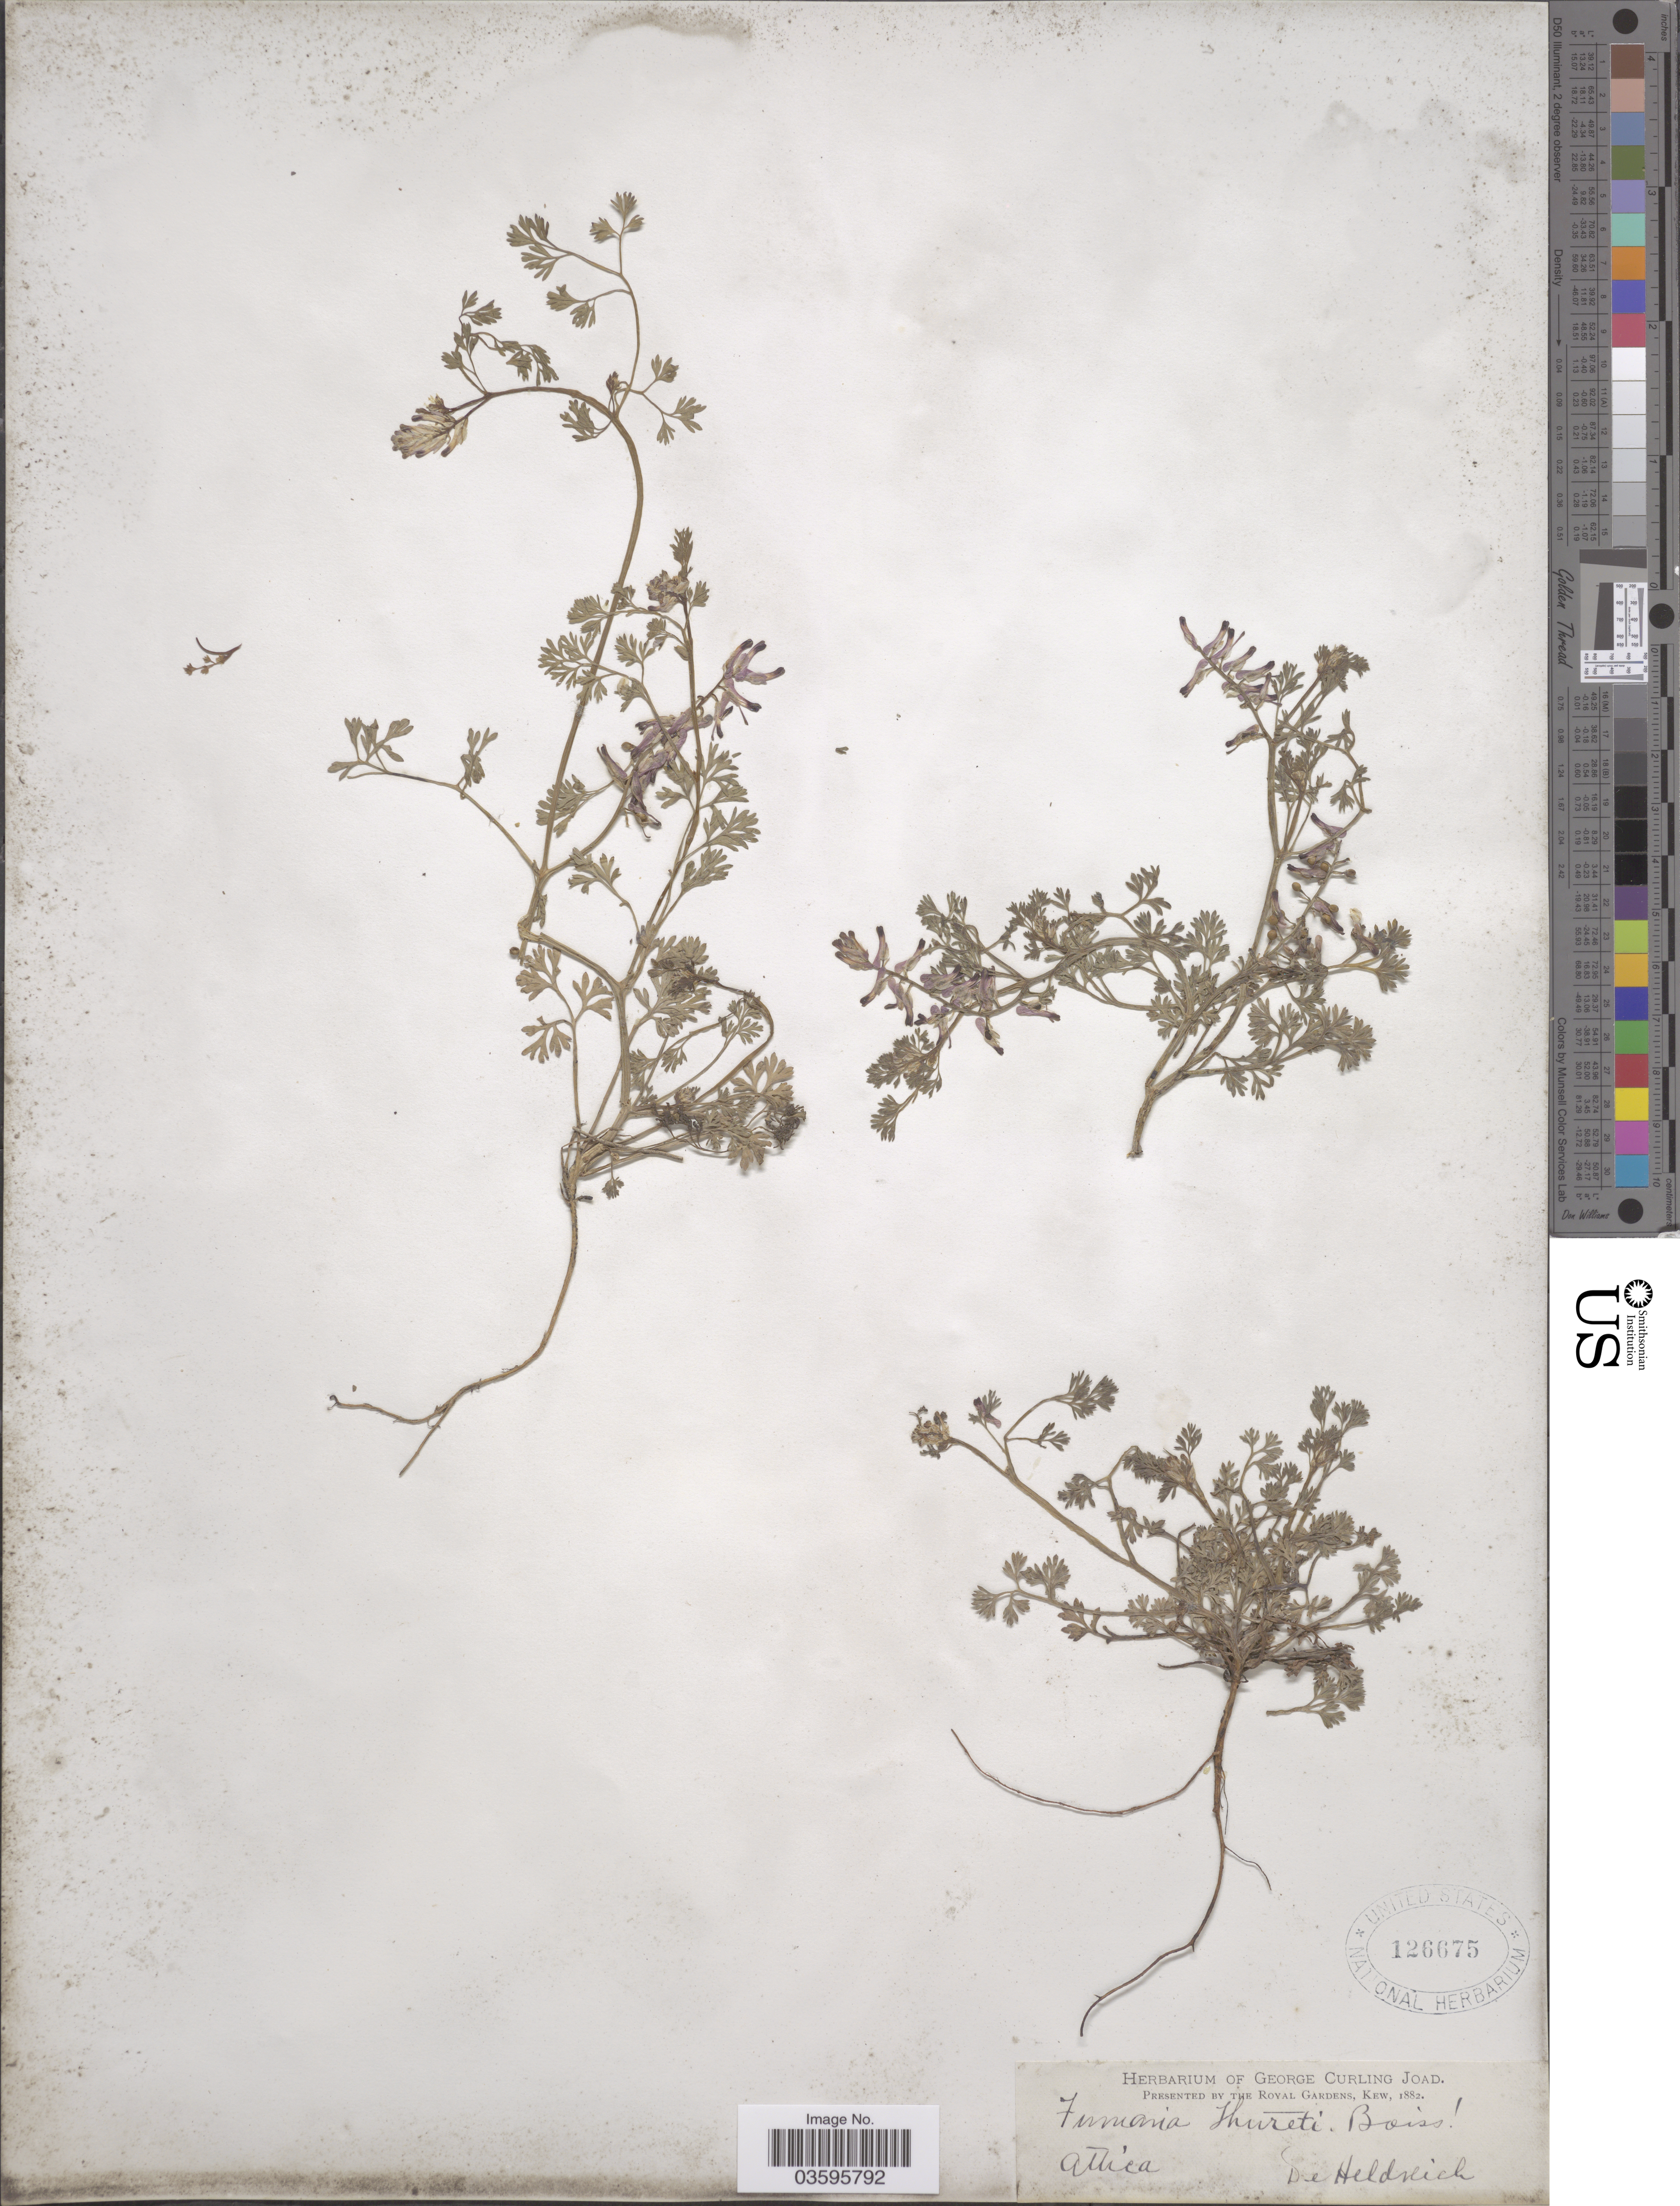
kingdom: Plantae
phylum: Tracheophyta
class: Magnoliopsida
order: Ranunculales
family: Papaveraceae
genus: Fumaria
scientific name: Fumaria thuretii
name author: Boiss.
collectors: -. De Heldreich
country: Greece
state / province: Attica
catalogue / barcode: US 126675